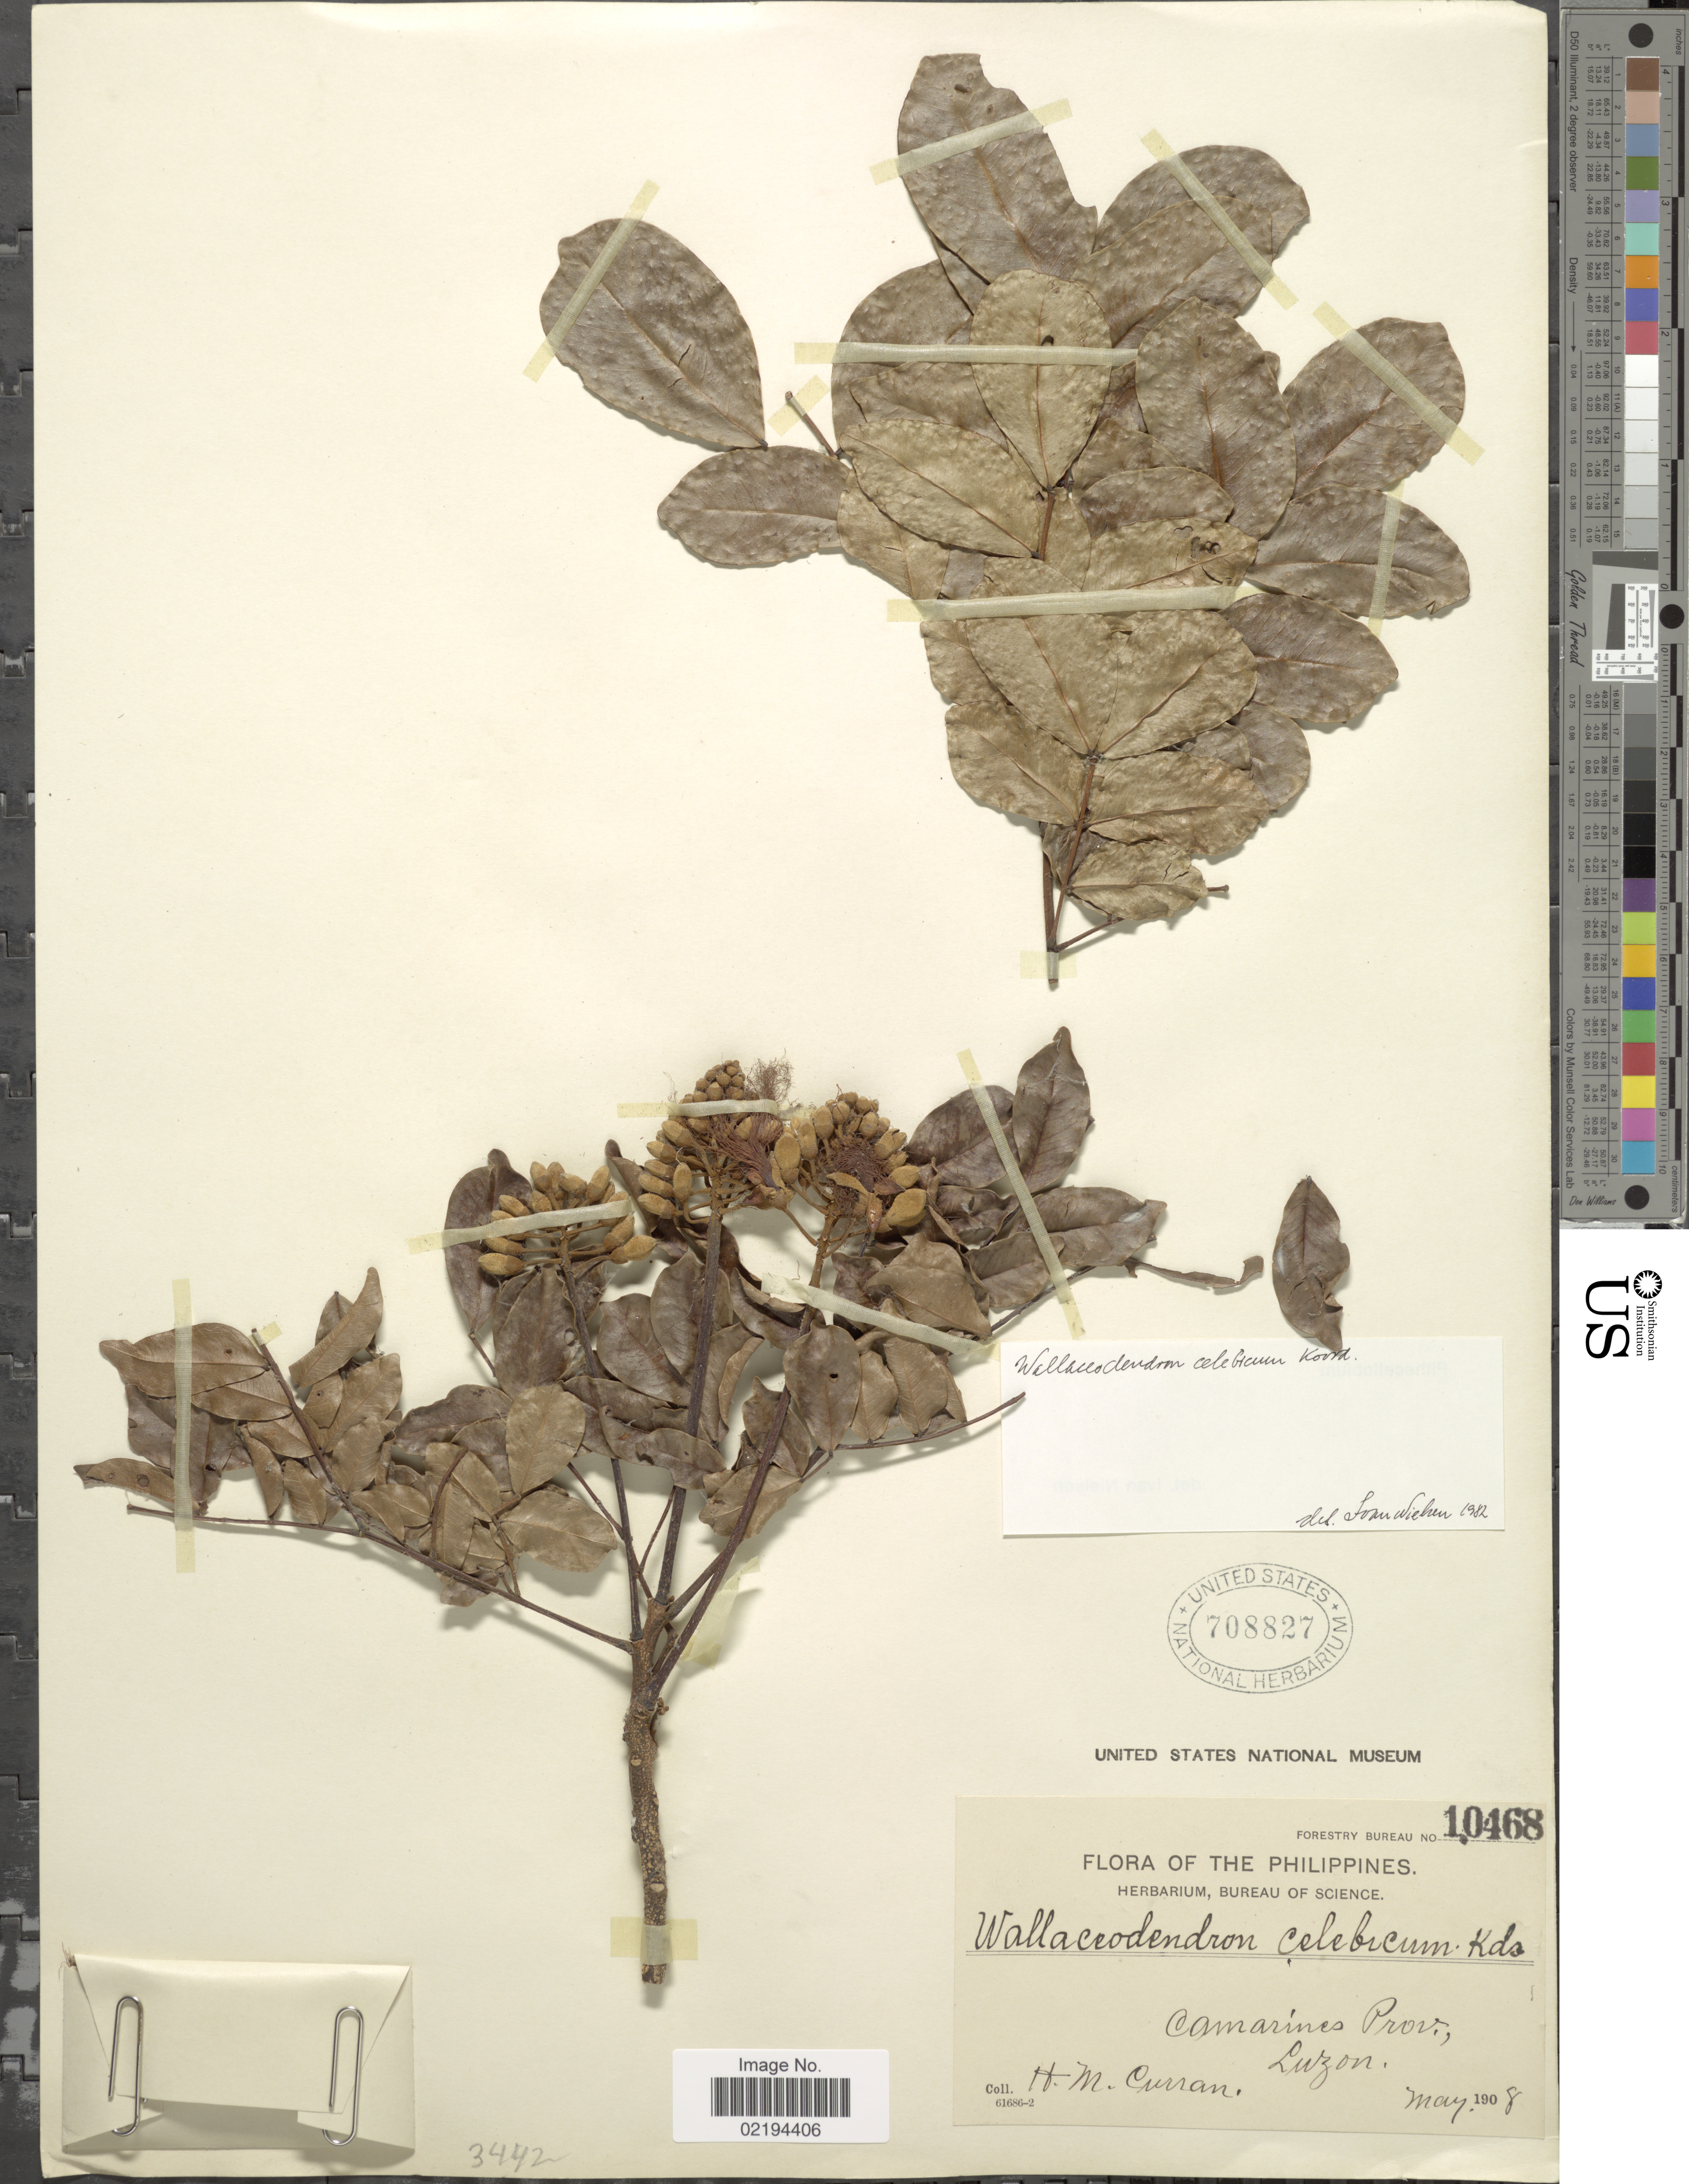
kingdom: Plantae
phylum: Tracheophyta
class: Magnoliopsida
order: Fabales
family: Fabaceae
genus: Wallaceodendron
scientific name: Wallaceodendron celebicum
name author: Koord.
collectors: H. M. Curran & H. M. Curran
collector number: Forestry Bureau 10468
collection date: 1908-05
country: Philippines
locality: Camarines Prov., Luzon.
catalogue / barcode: US 708827